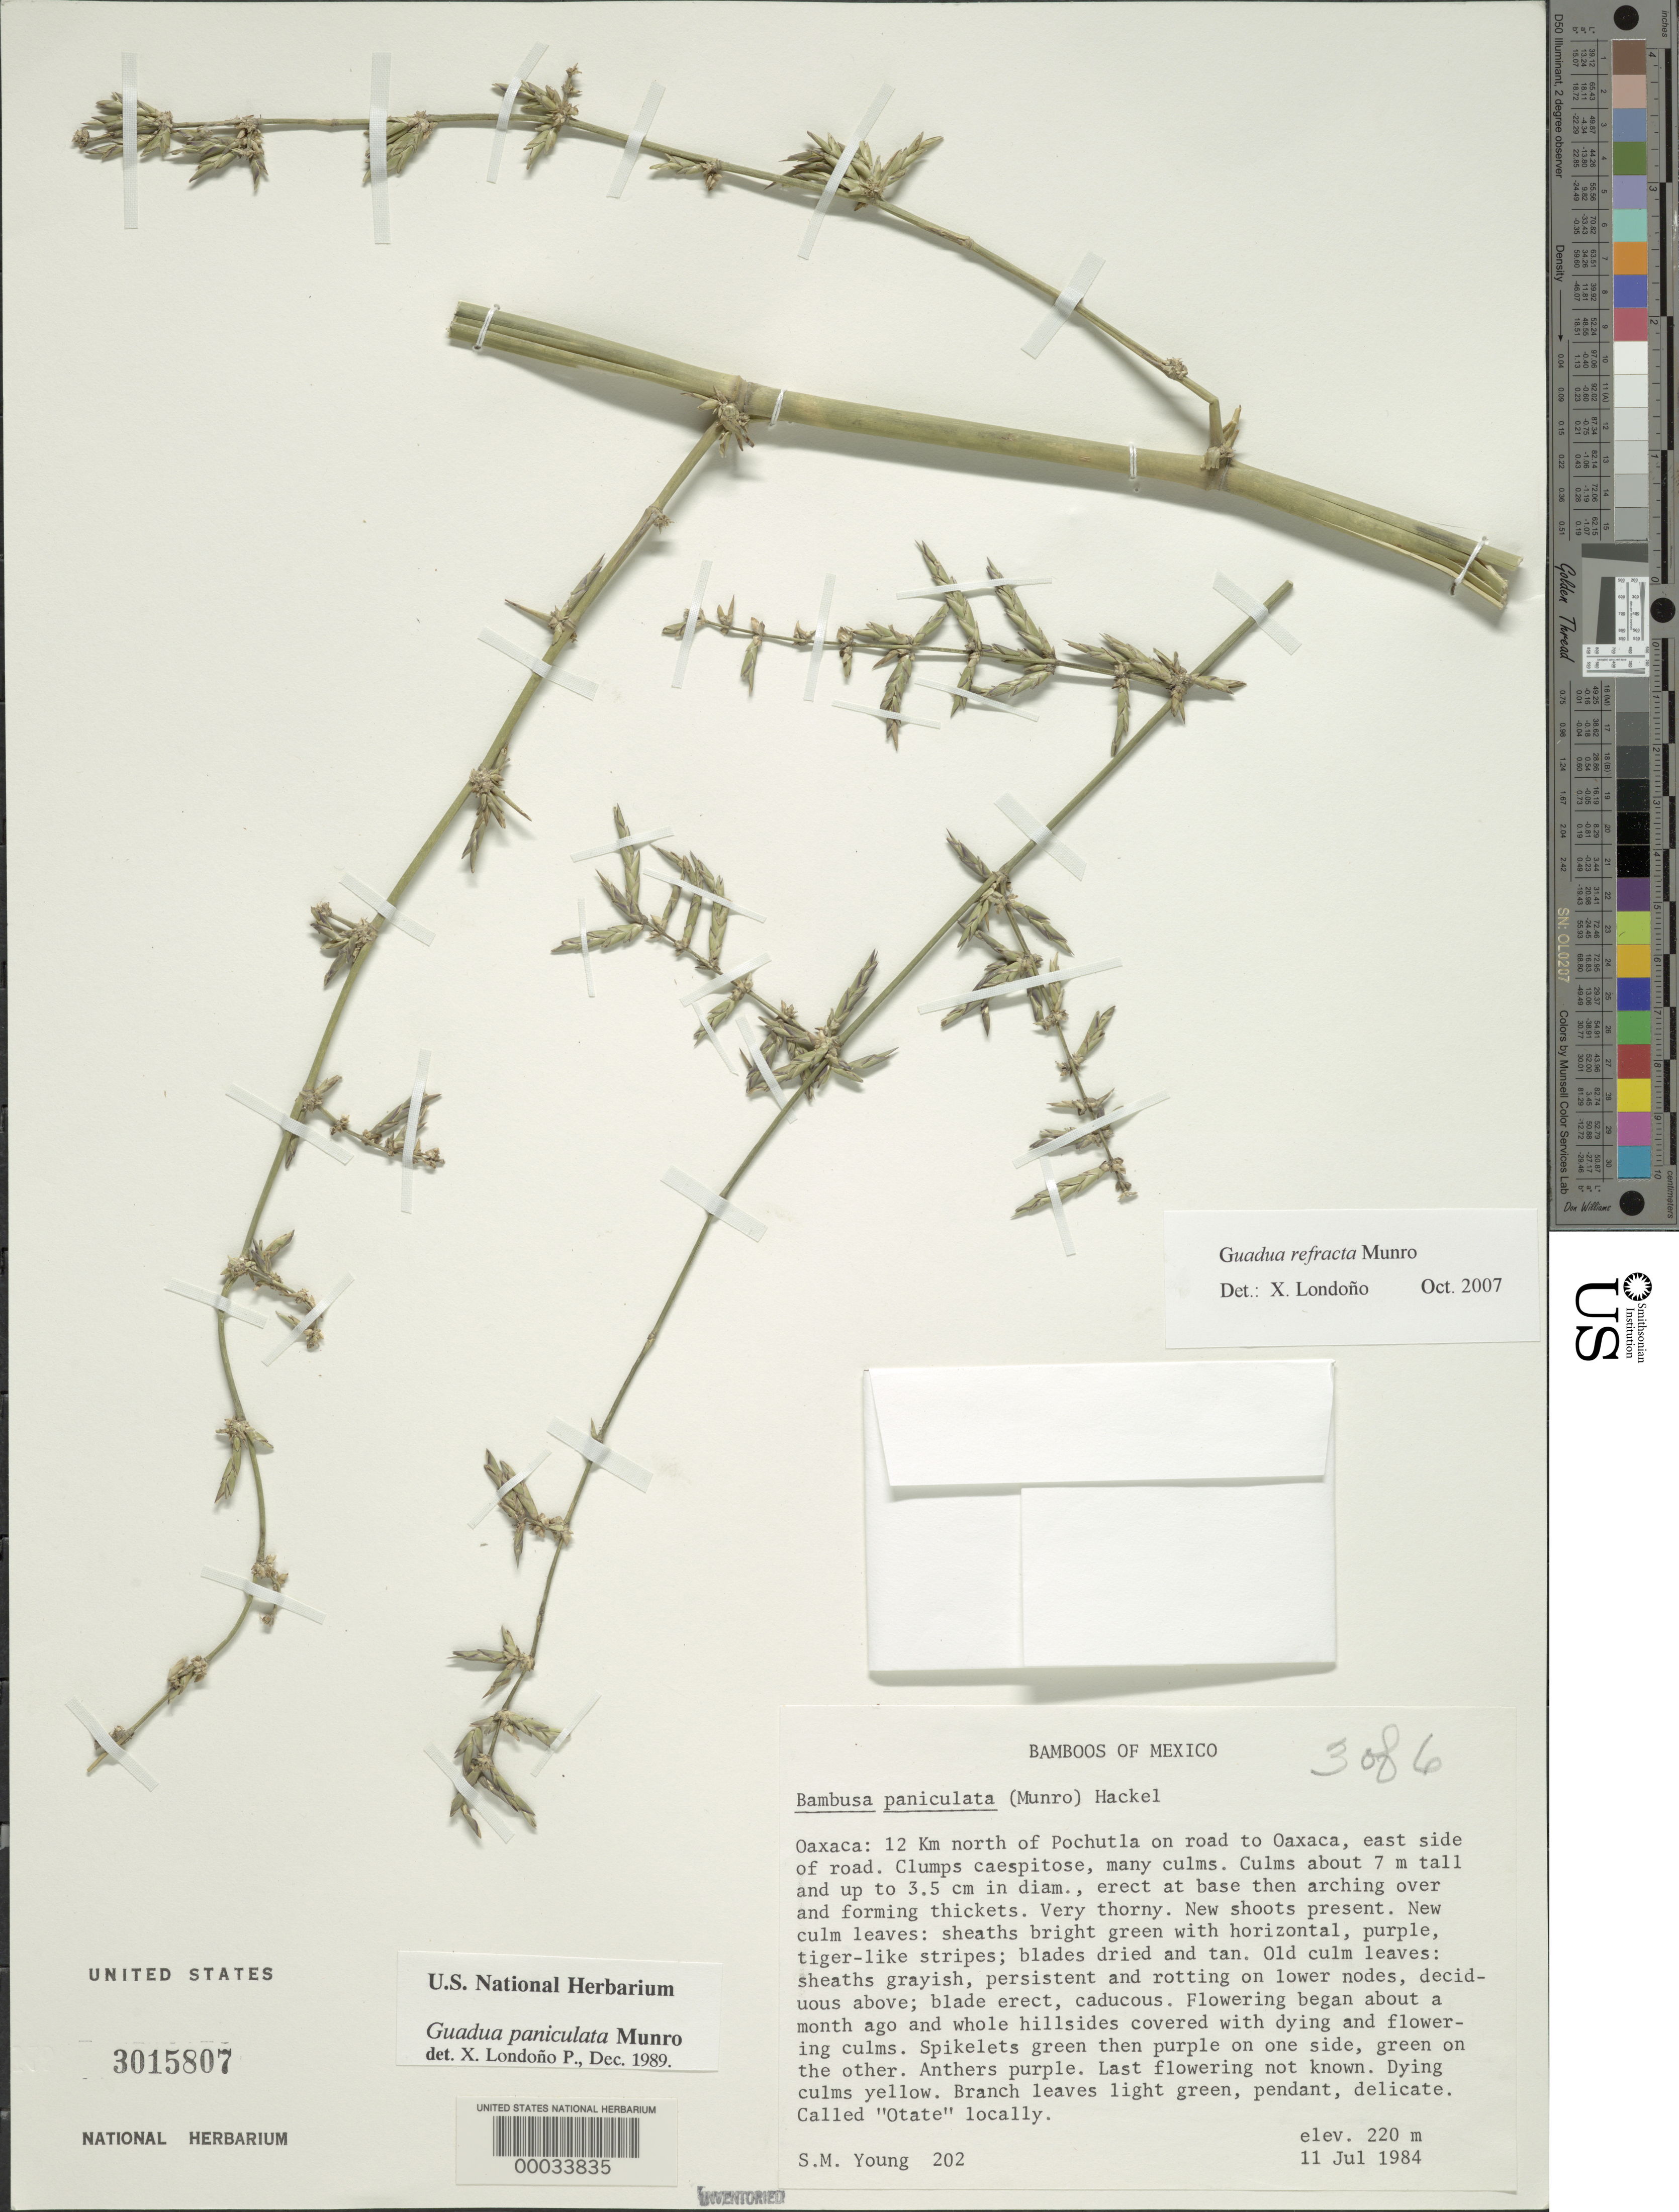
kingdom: Plantae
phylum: Tracheophyta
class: Liliopsida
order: Poales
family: Poaceae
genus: Guadua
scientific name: Guadua refracta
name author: Munro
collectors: S. Young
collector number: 202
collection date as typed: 11 Jul 1984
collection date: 1984-07-11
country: Mexico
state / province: Oaxaca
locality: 12 km N of Pochutla on road to Oaxaca, E side of road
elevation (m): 220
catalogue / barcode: US 3015807